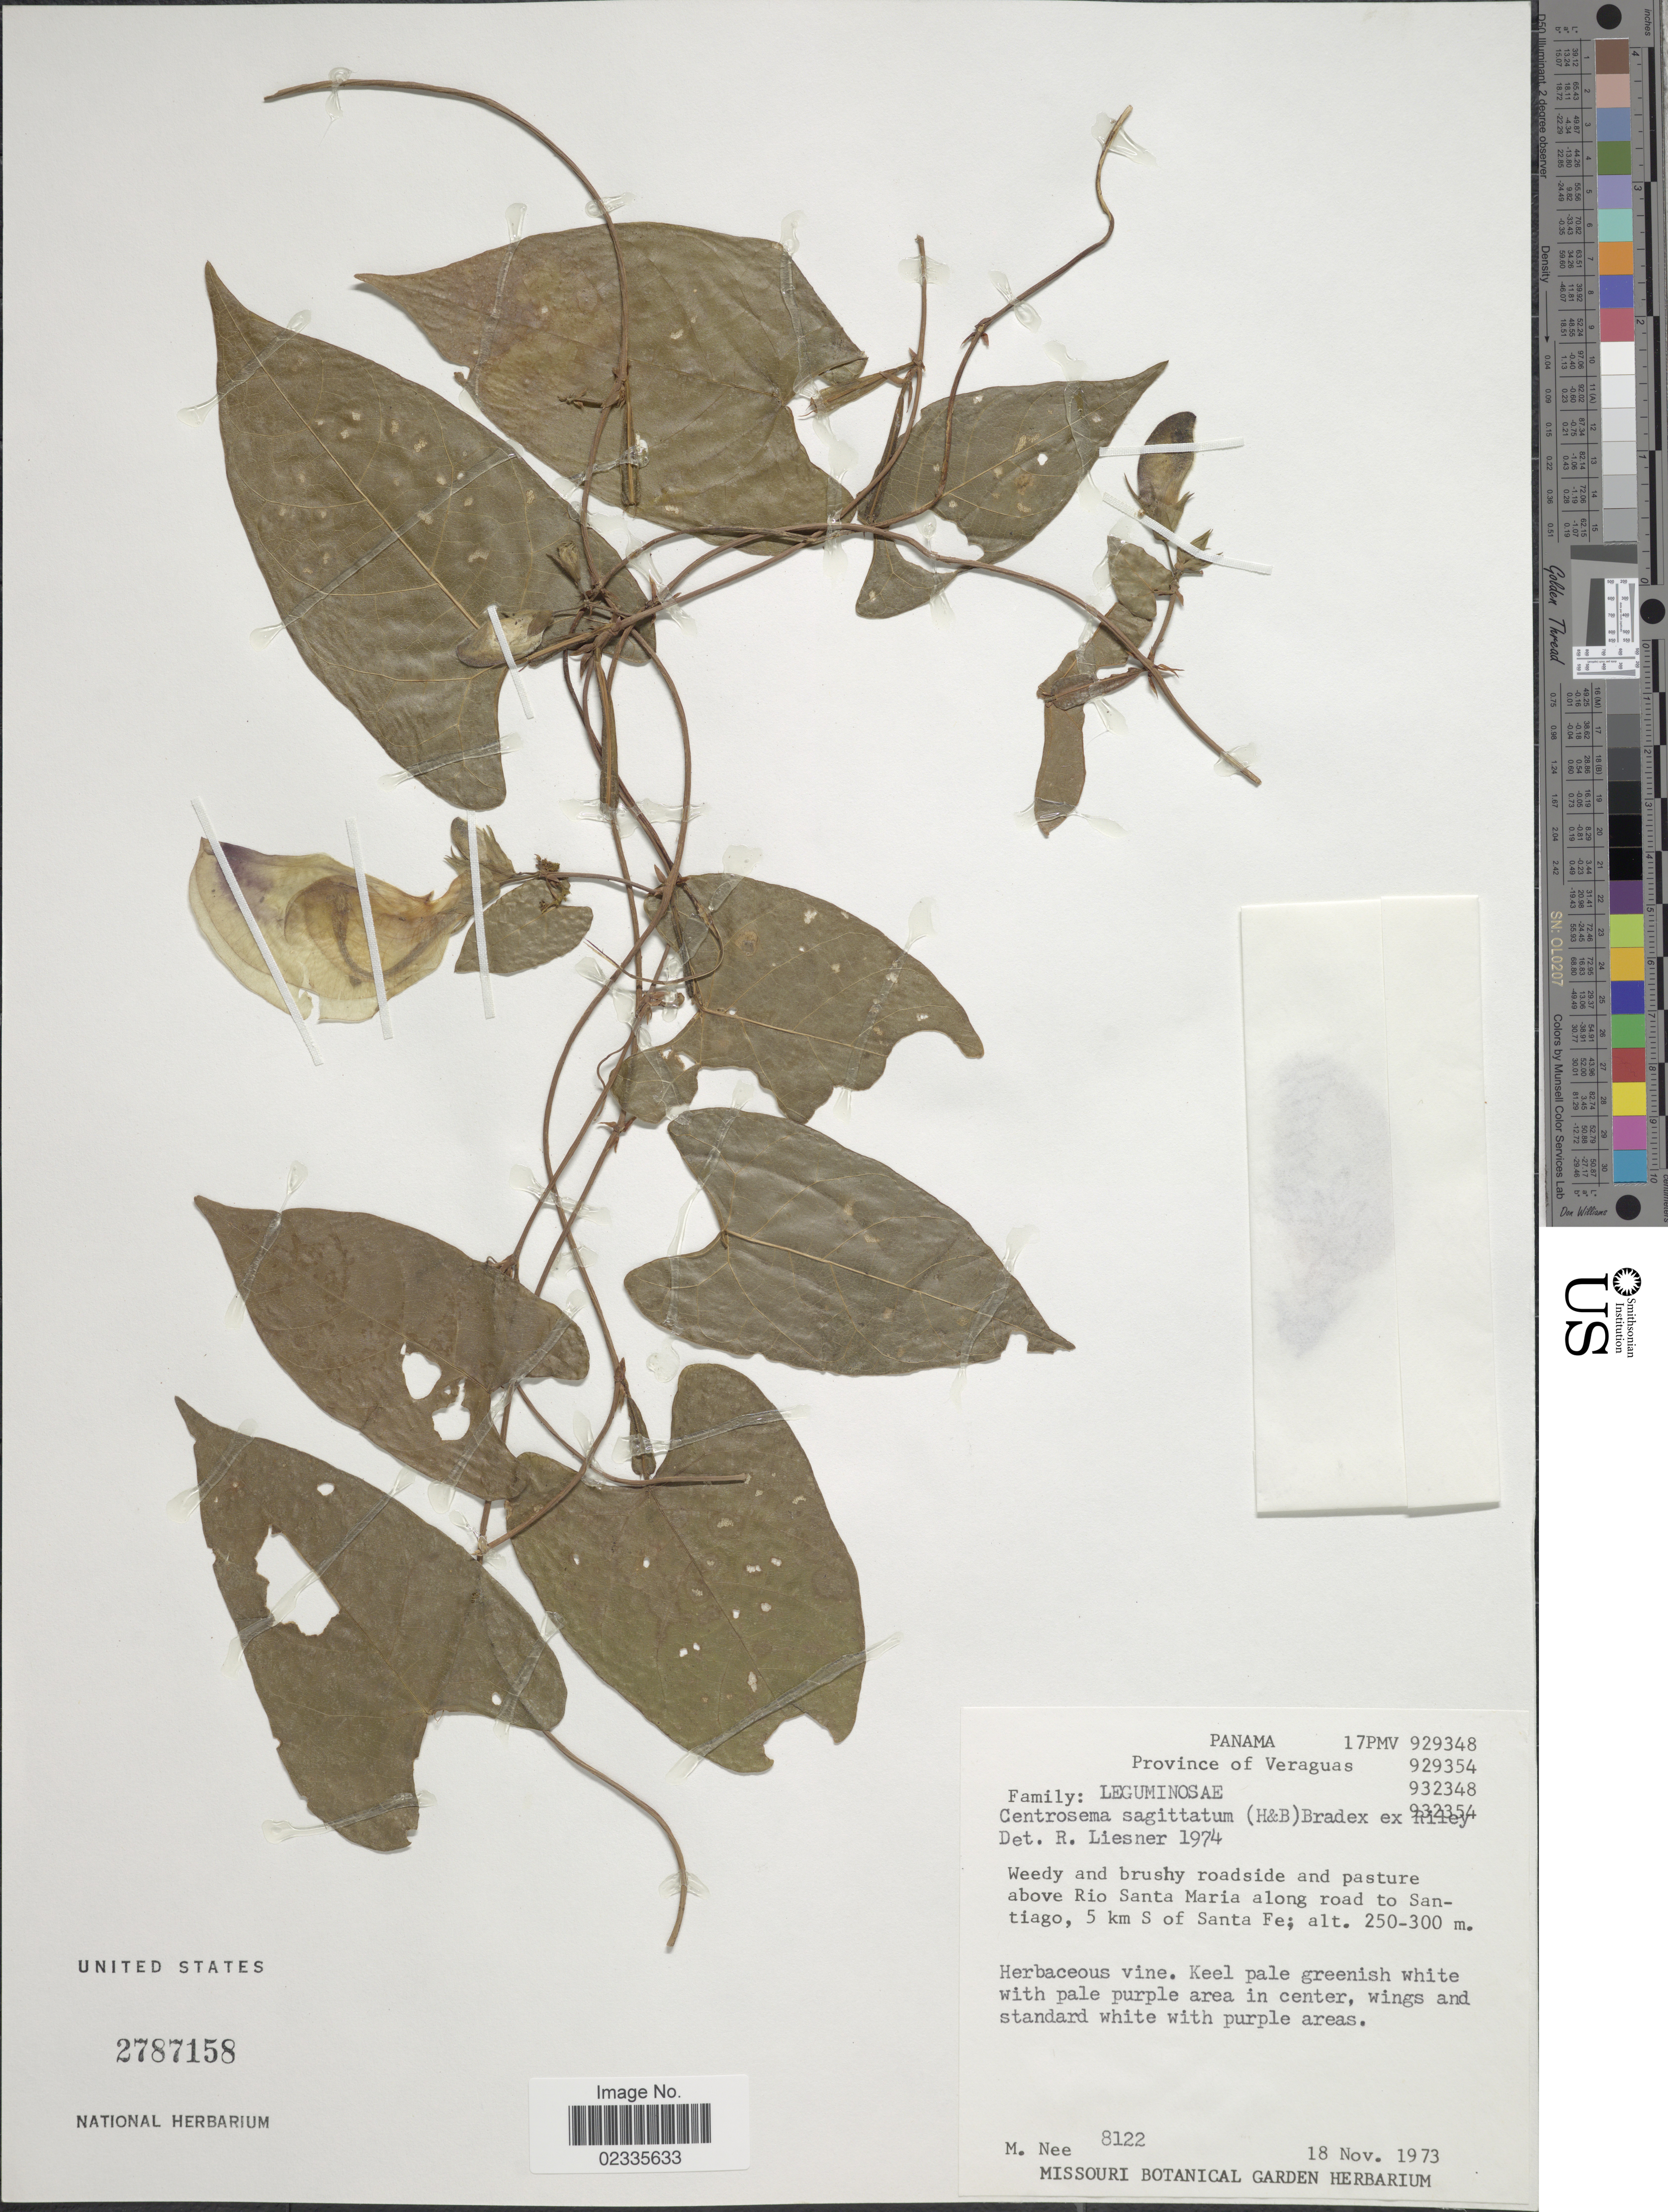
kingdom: Plantae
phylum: Tracheophyta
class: Magnoliopsida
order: Fabales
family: Fabaceae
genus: Centrosema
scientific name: Centrosema sagittata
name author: (Kunth) Rose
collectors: M. Nee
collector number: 8122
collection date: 1973-11-18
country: Panama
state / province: Veraguas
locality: Weedy and brushy roadside and pasture above Rio Santa Maria along road to Santiago, 5 km S of Santa Fe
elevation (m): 250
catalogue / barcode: US 2787158